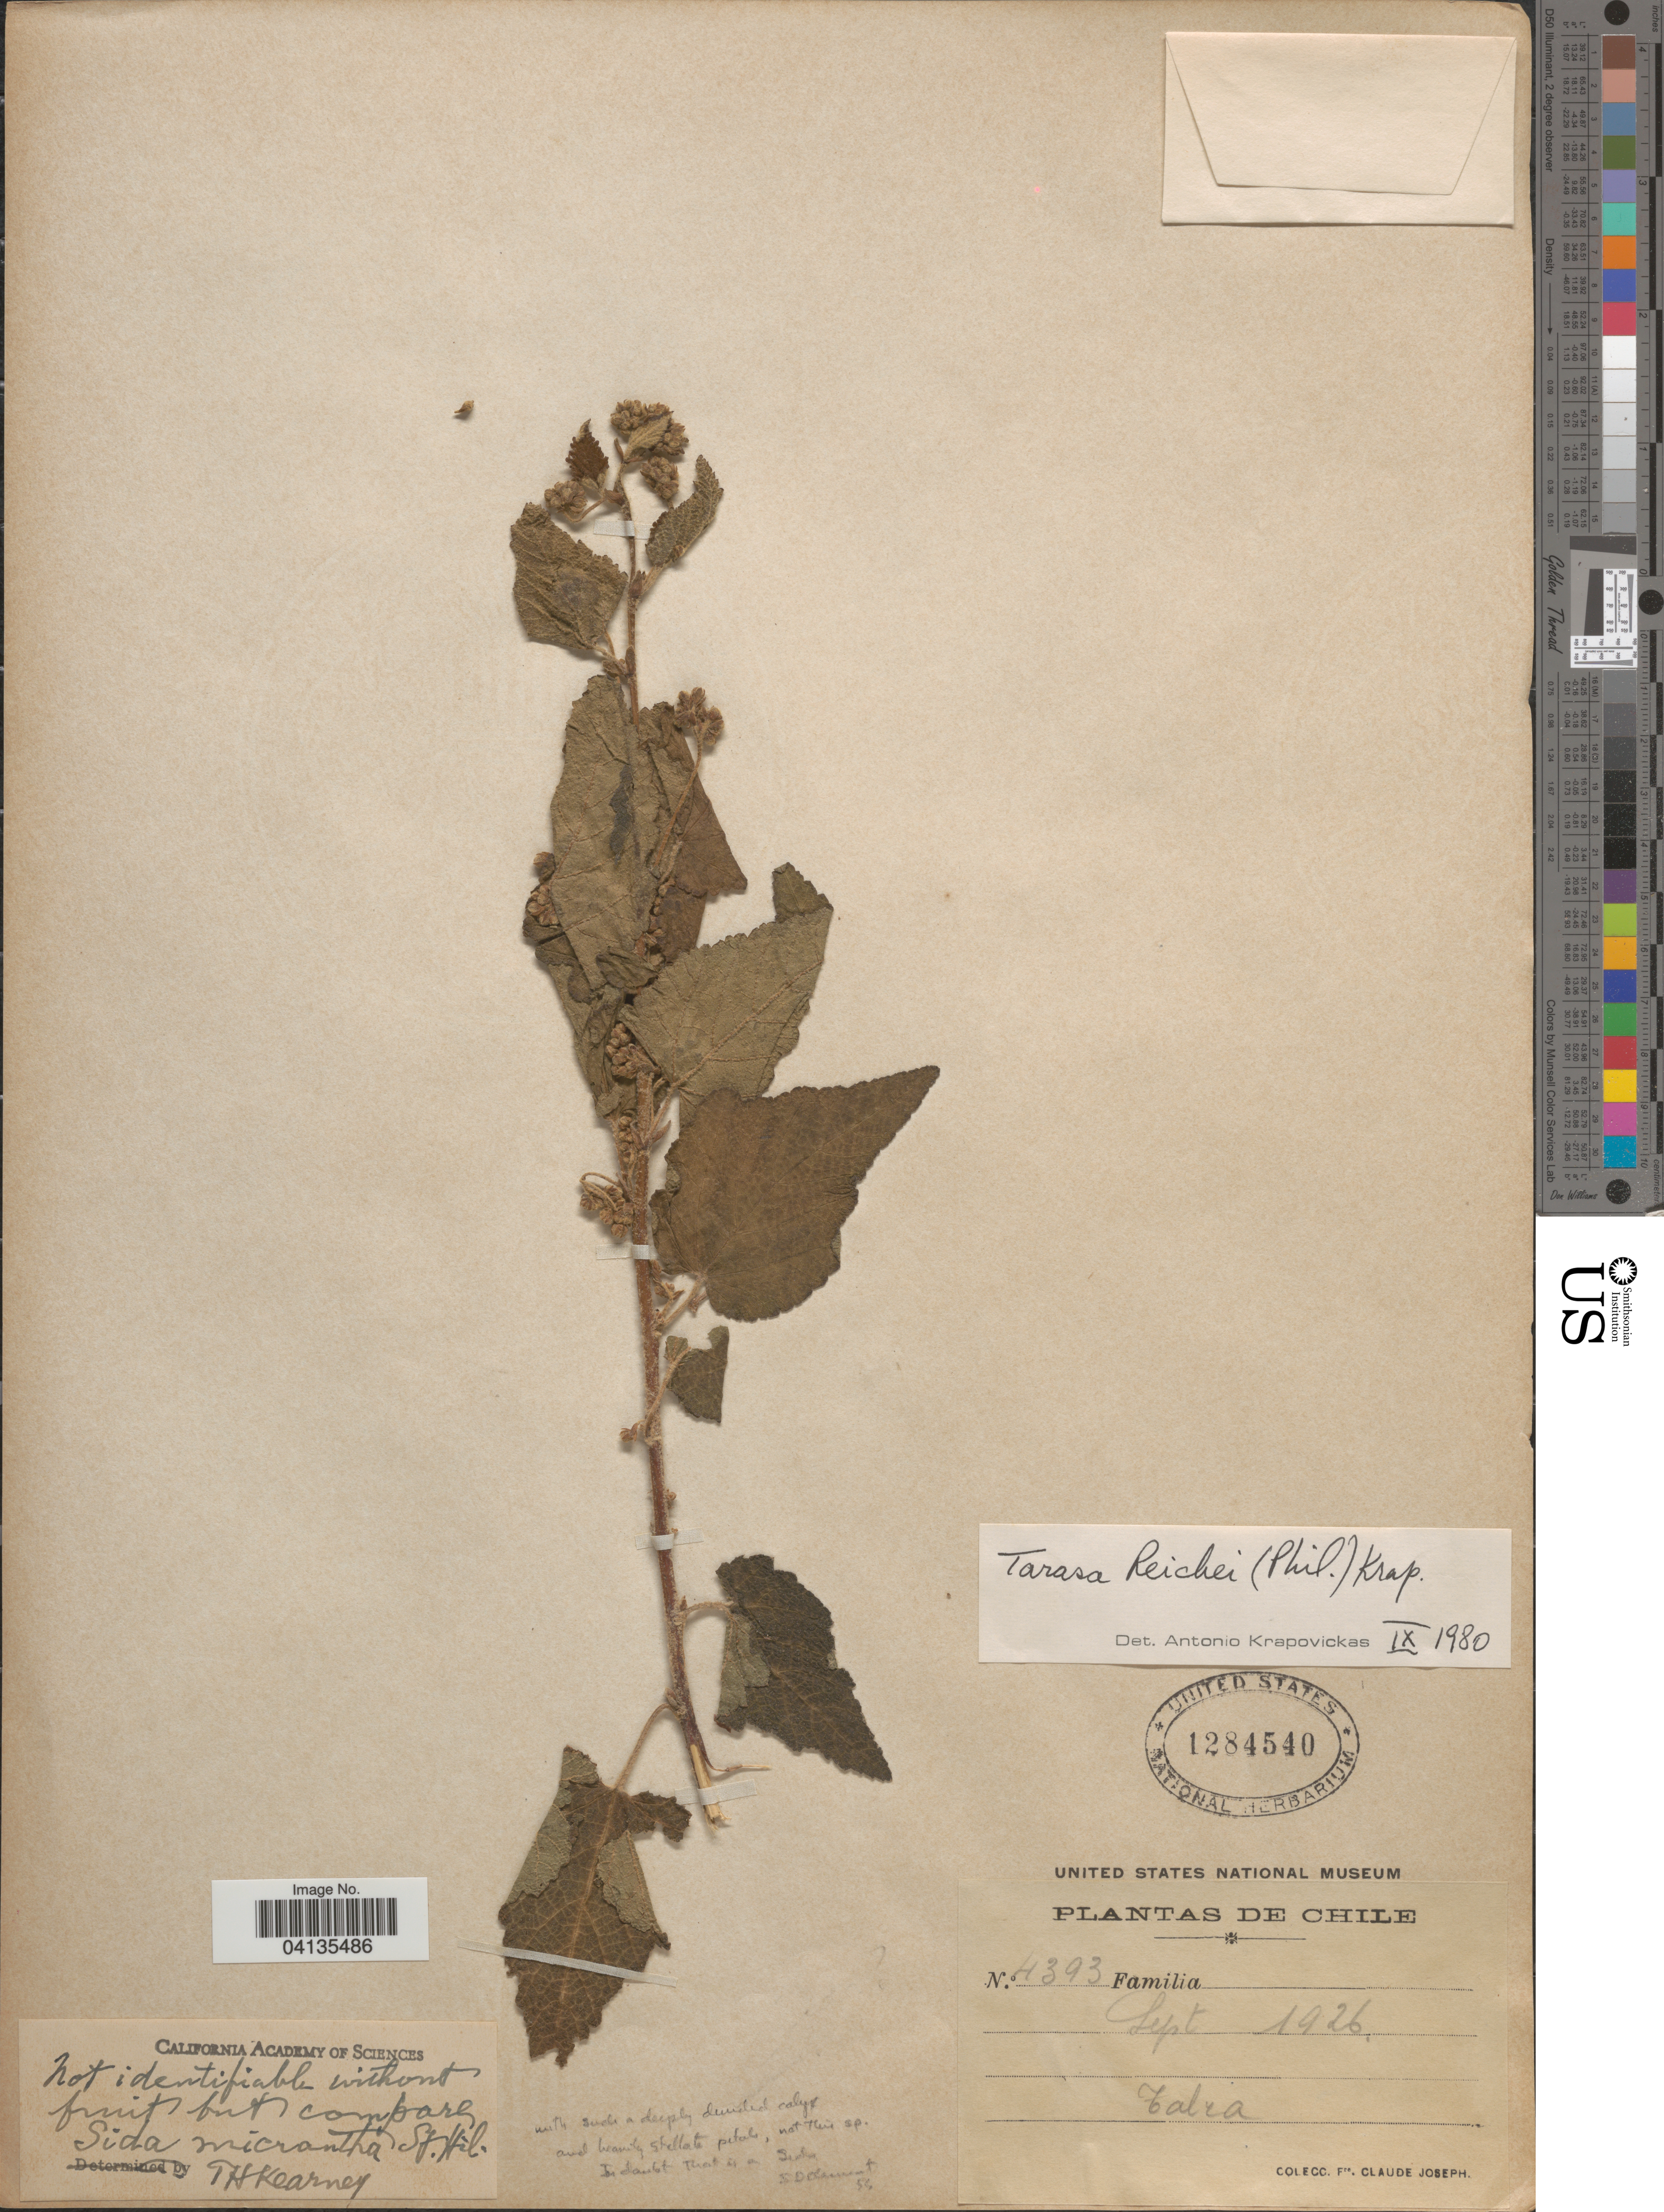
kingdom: Plantae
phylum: Tracheophyta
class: Magnoliopsida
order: Malvales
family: Malvaceae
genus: Tarasa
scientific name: Tarasa reichei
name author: (Phil.) Krapov.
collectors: Bro. Claude-Joseph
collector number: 4393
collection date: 1926-09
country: Chile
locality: Talia.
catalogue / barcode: US 1284540